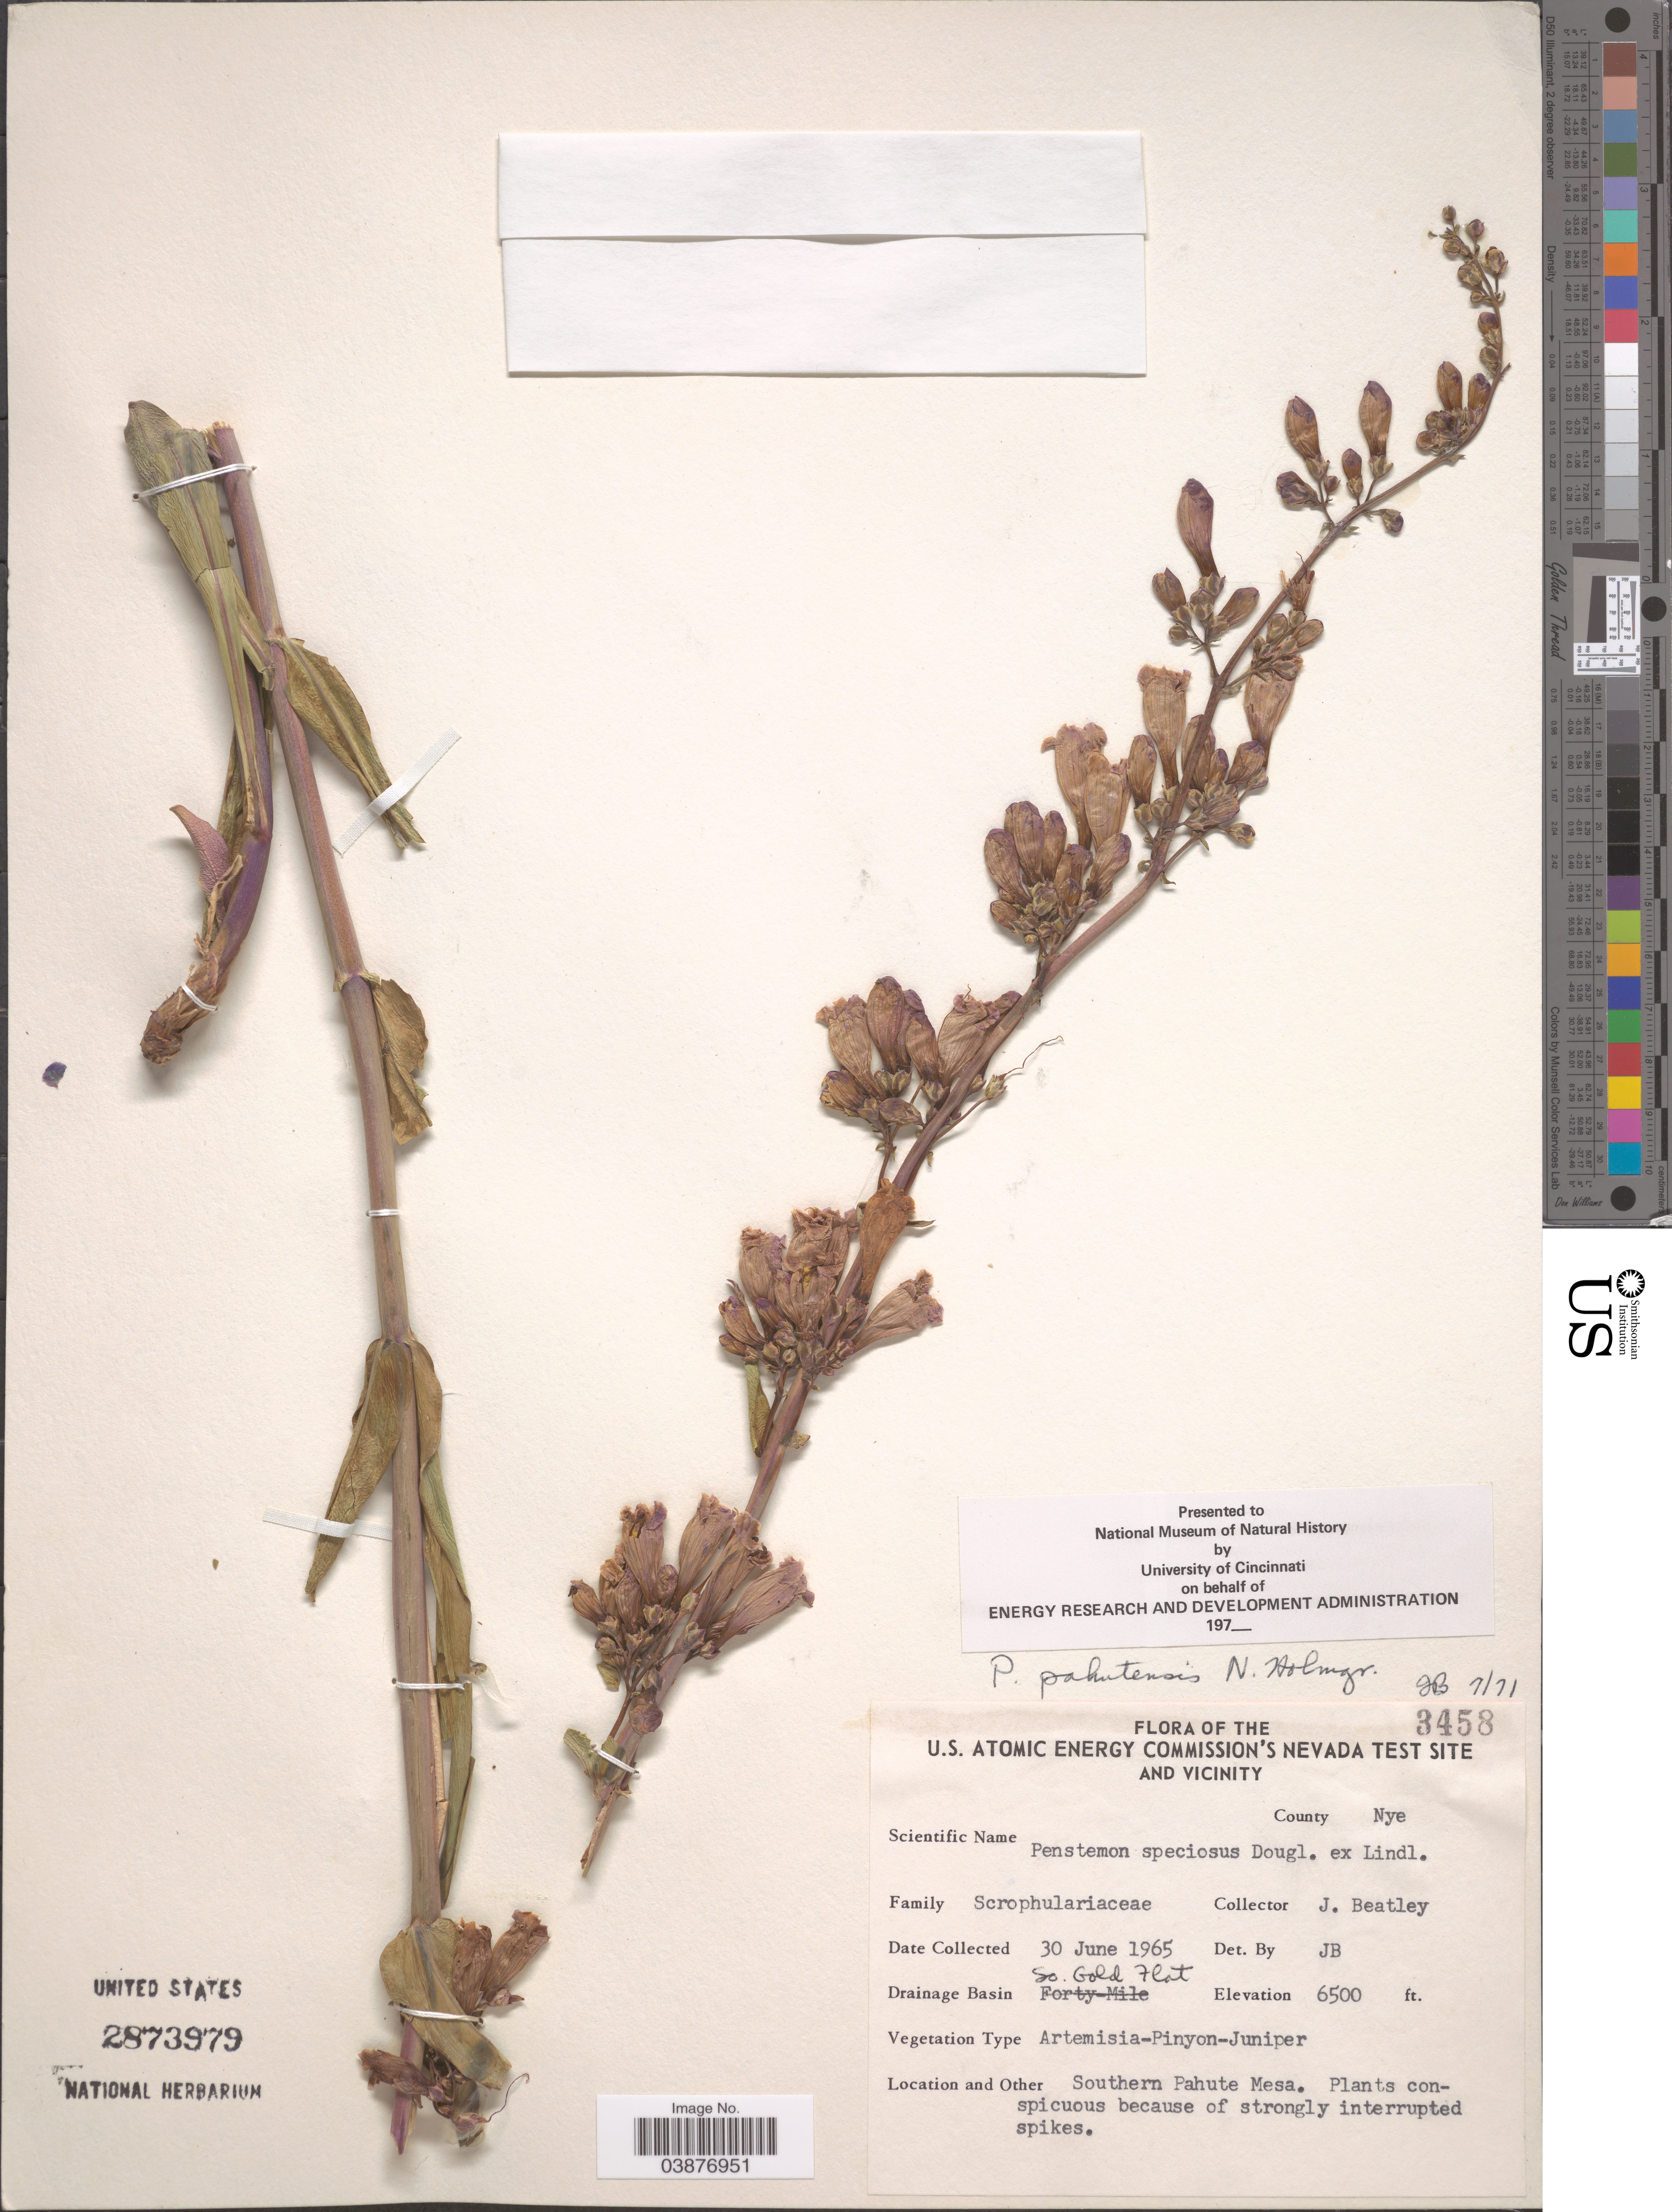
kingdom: Plantae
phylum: Tracheophyta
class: Magnoliopsida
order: Lamiales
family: Plantaginaceae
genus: Penstemon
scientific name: Penstemon pahutensis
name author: N.H. Holmgren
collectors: J. C. Beatley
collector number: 3458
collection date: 1965-06-30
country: United States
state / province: Nevada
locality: U.S. Atomic Energy Commission's Nevada Test Site and Vicinity. County Nye. Drainage Basin So. Gold Flat. Southern Pahute Mesa.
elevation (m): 1981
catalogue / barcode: US 2873979